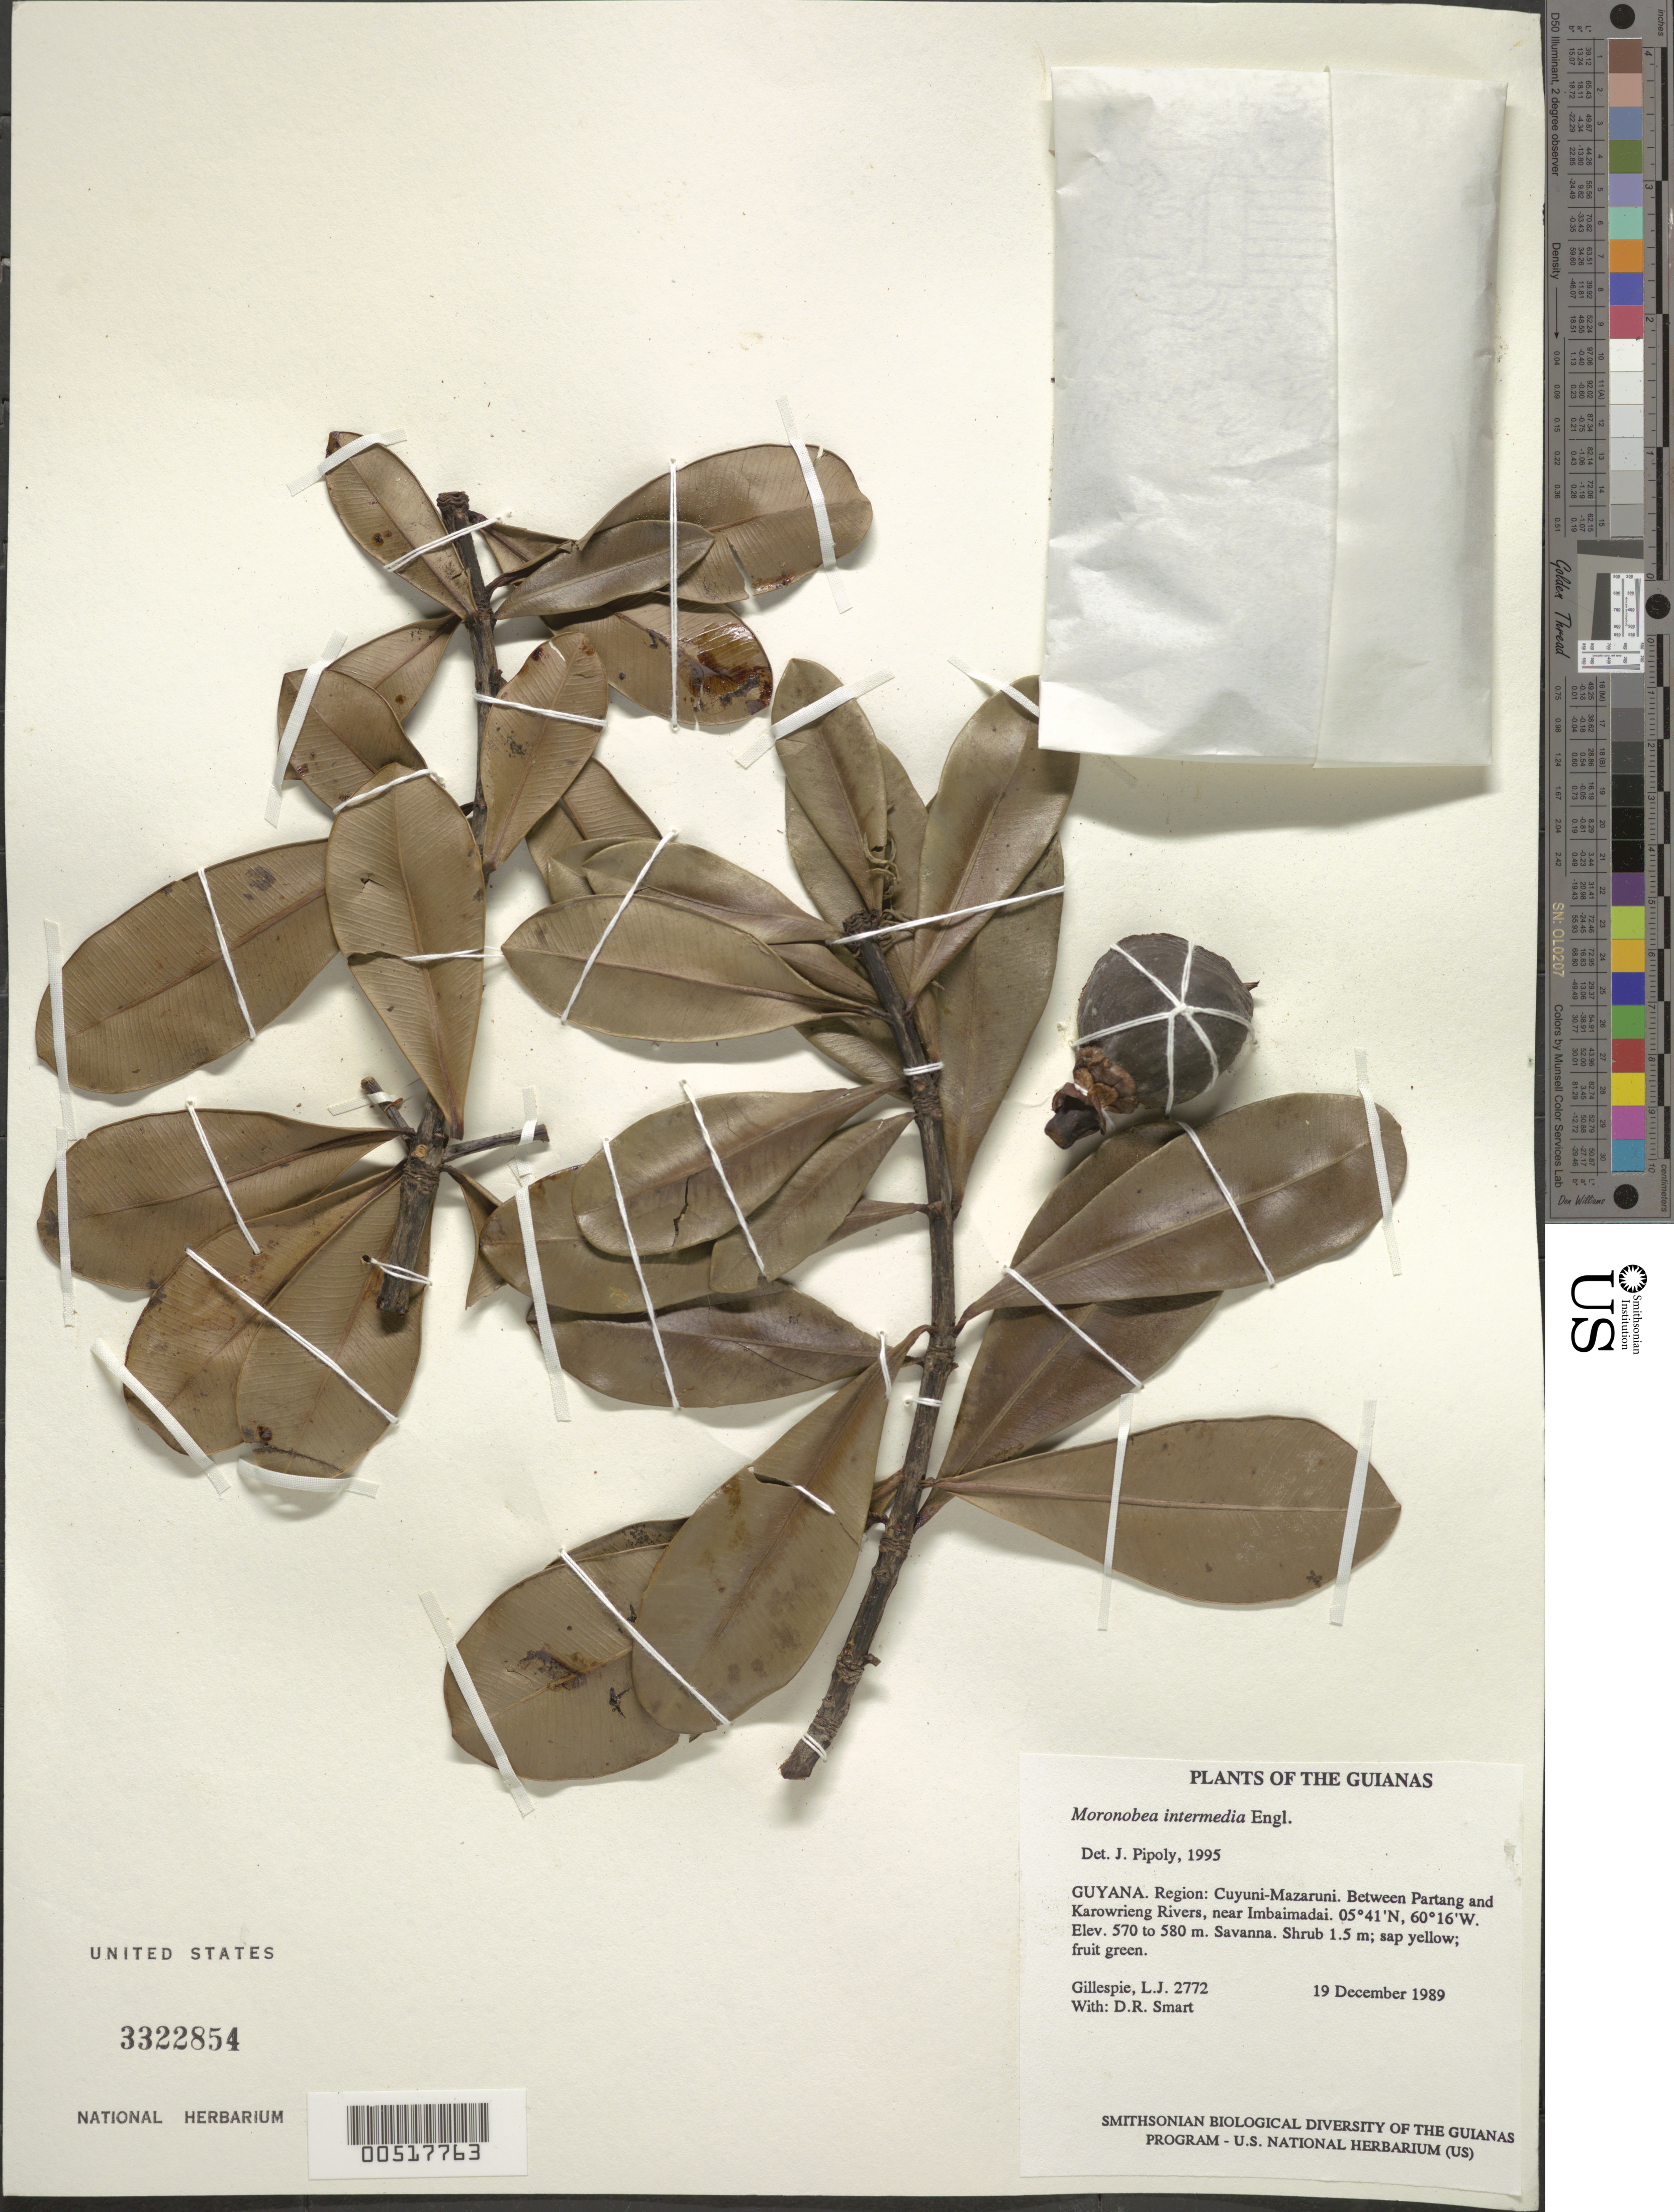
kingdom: Plantae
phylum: Tracheophyta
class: Magnoliopsida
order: Malpighiales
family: Clusiaceae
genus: Moronobea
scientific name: Moronobea intermedia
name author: Engl. in Thurn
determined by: Pipoly, J. J., III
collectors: L. J. Gillespie & D. R. Smart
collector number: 2772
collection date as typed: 19 December 1989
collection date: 1989-12-19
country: Guyana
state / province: Cuyuni-Mazaruni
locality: Between Partang and Karowrieng Rivers, near Imbaimadai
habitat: Savanna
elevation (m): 570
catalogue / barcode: US 3322854